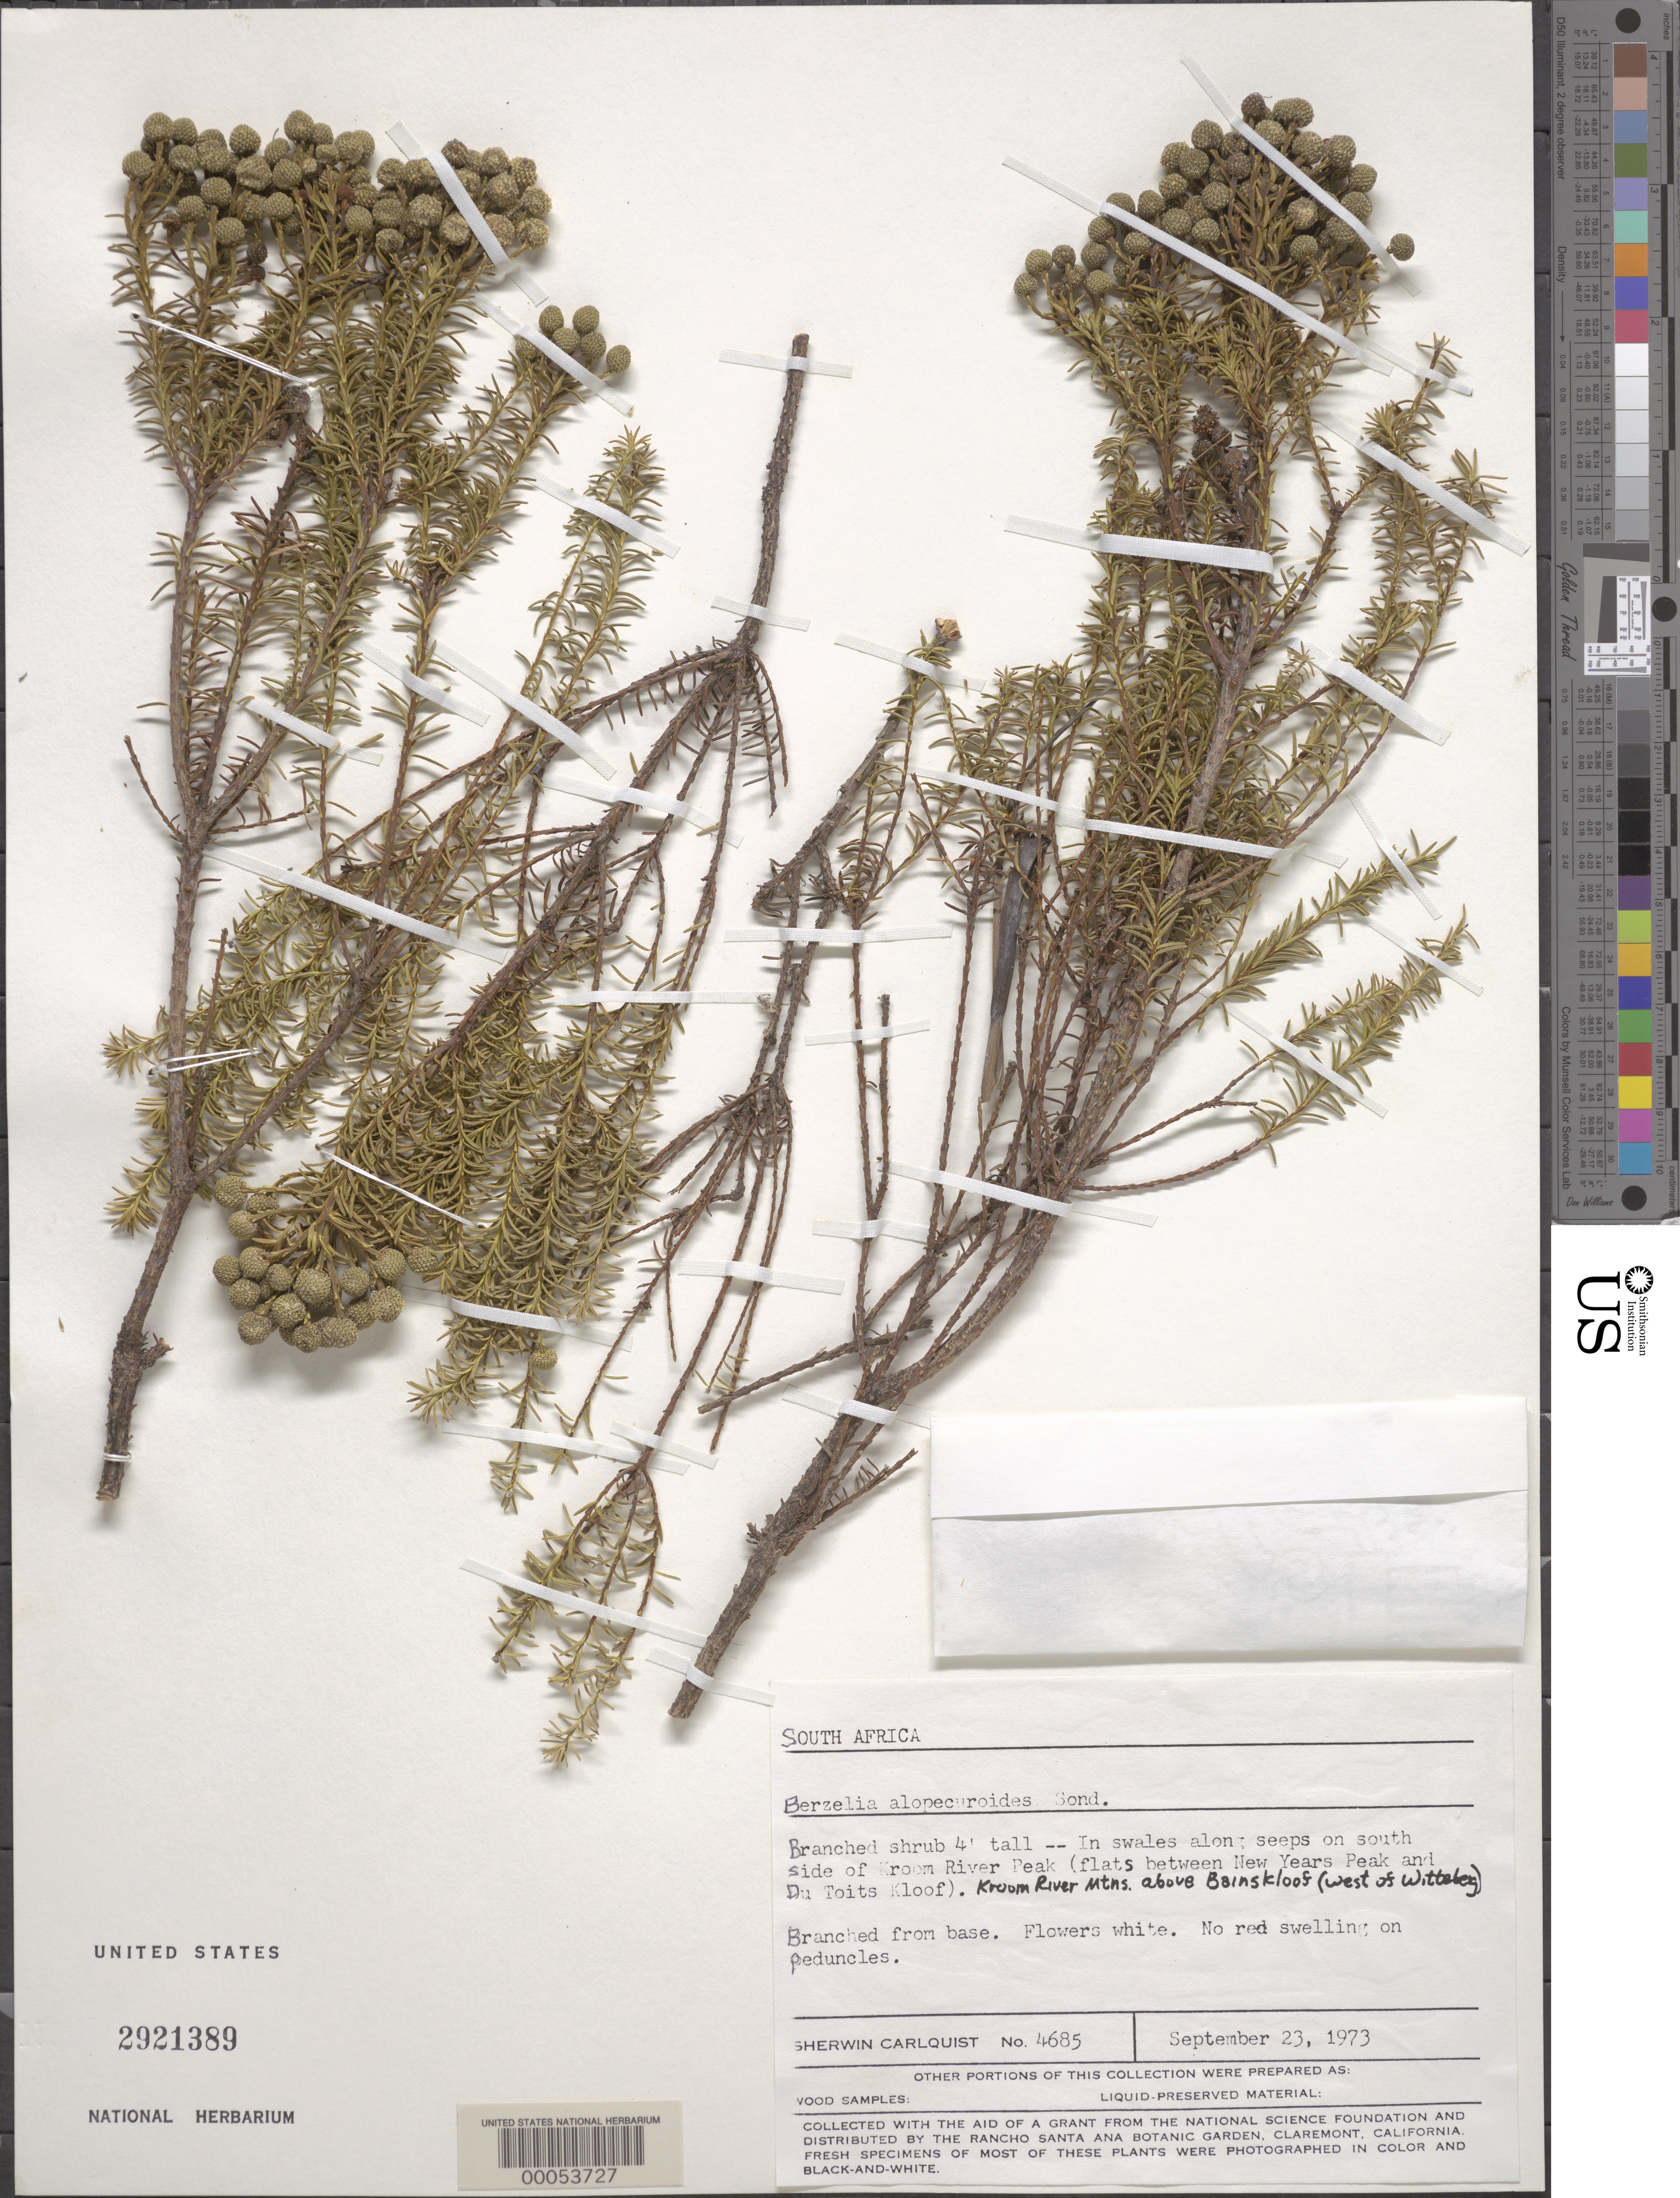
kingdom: Plantae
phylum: Tracheophyta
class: Magnoliopsida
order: Bruniales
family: Bruniaceae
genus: Berzelia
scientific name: Berzelia alopecuroides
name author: (Thunb.) Sond.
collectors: S. Carlquist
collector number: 4685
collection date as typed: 23 Sep 1973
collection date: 1973-09-23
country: South Africa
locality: Witteberg, kroom river mountains above bainskloof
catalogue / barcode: US 2921389